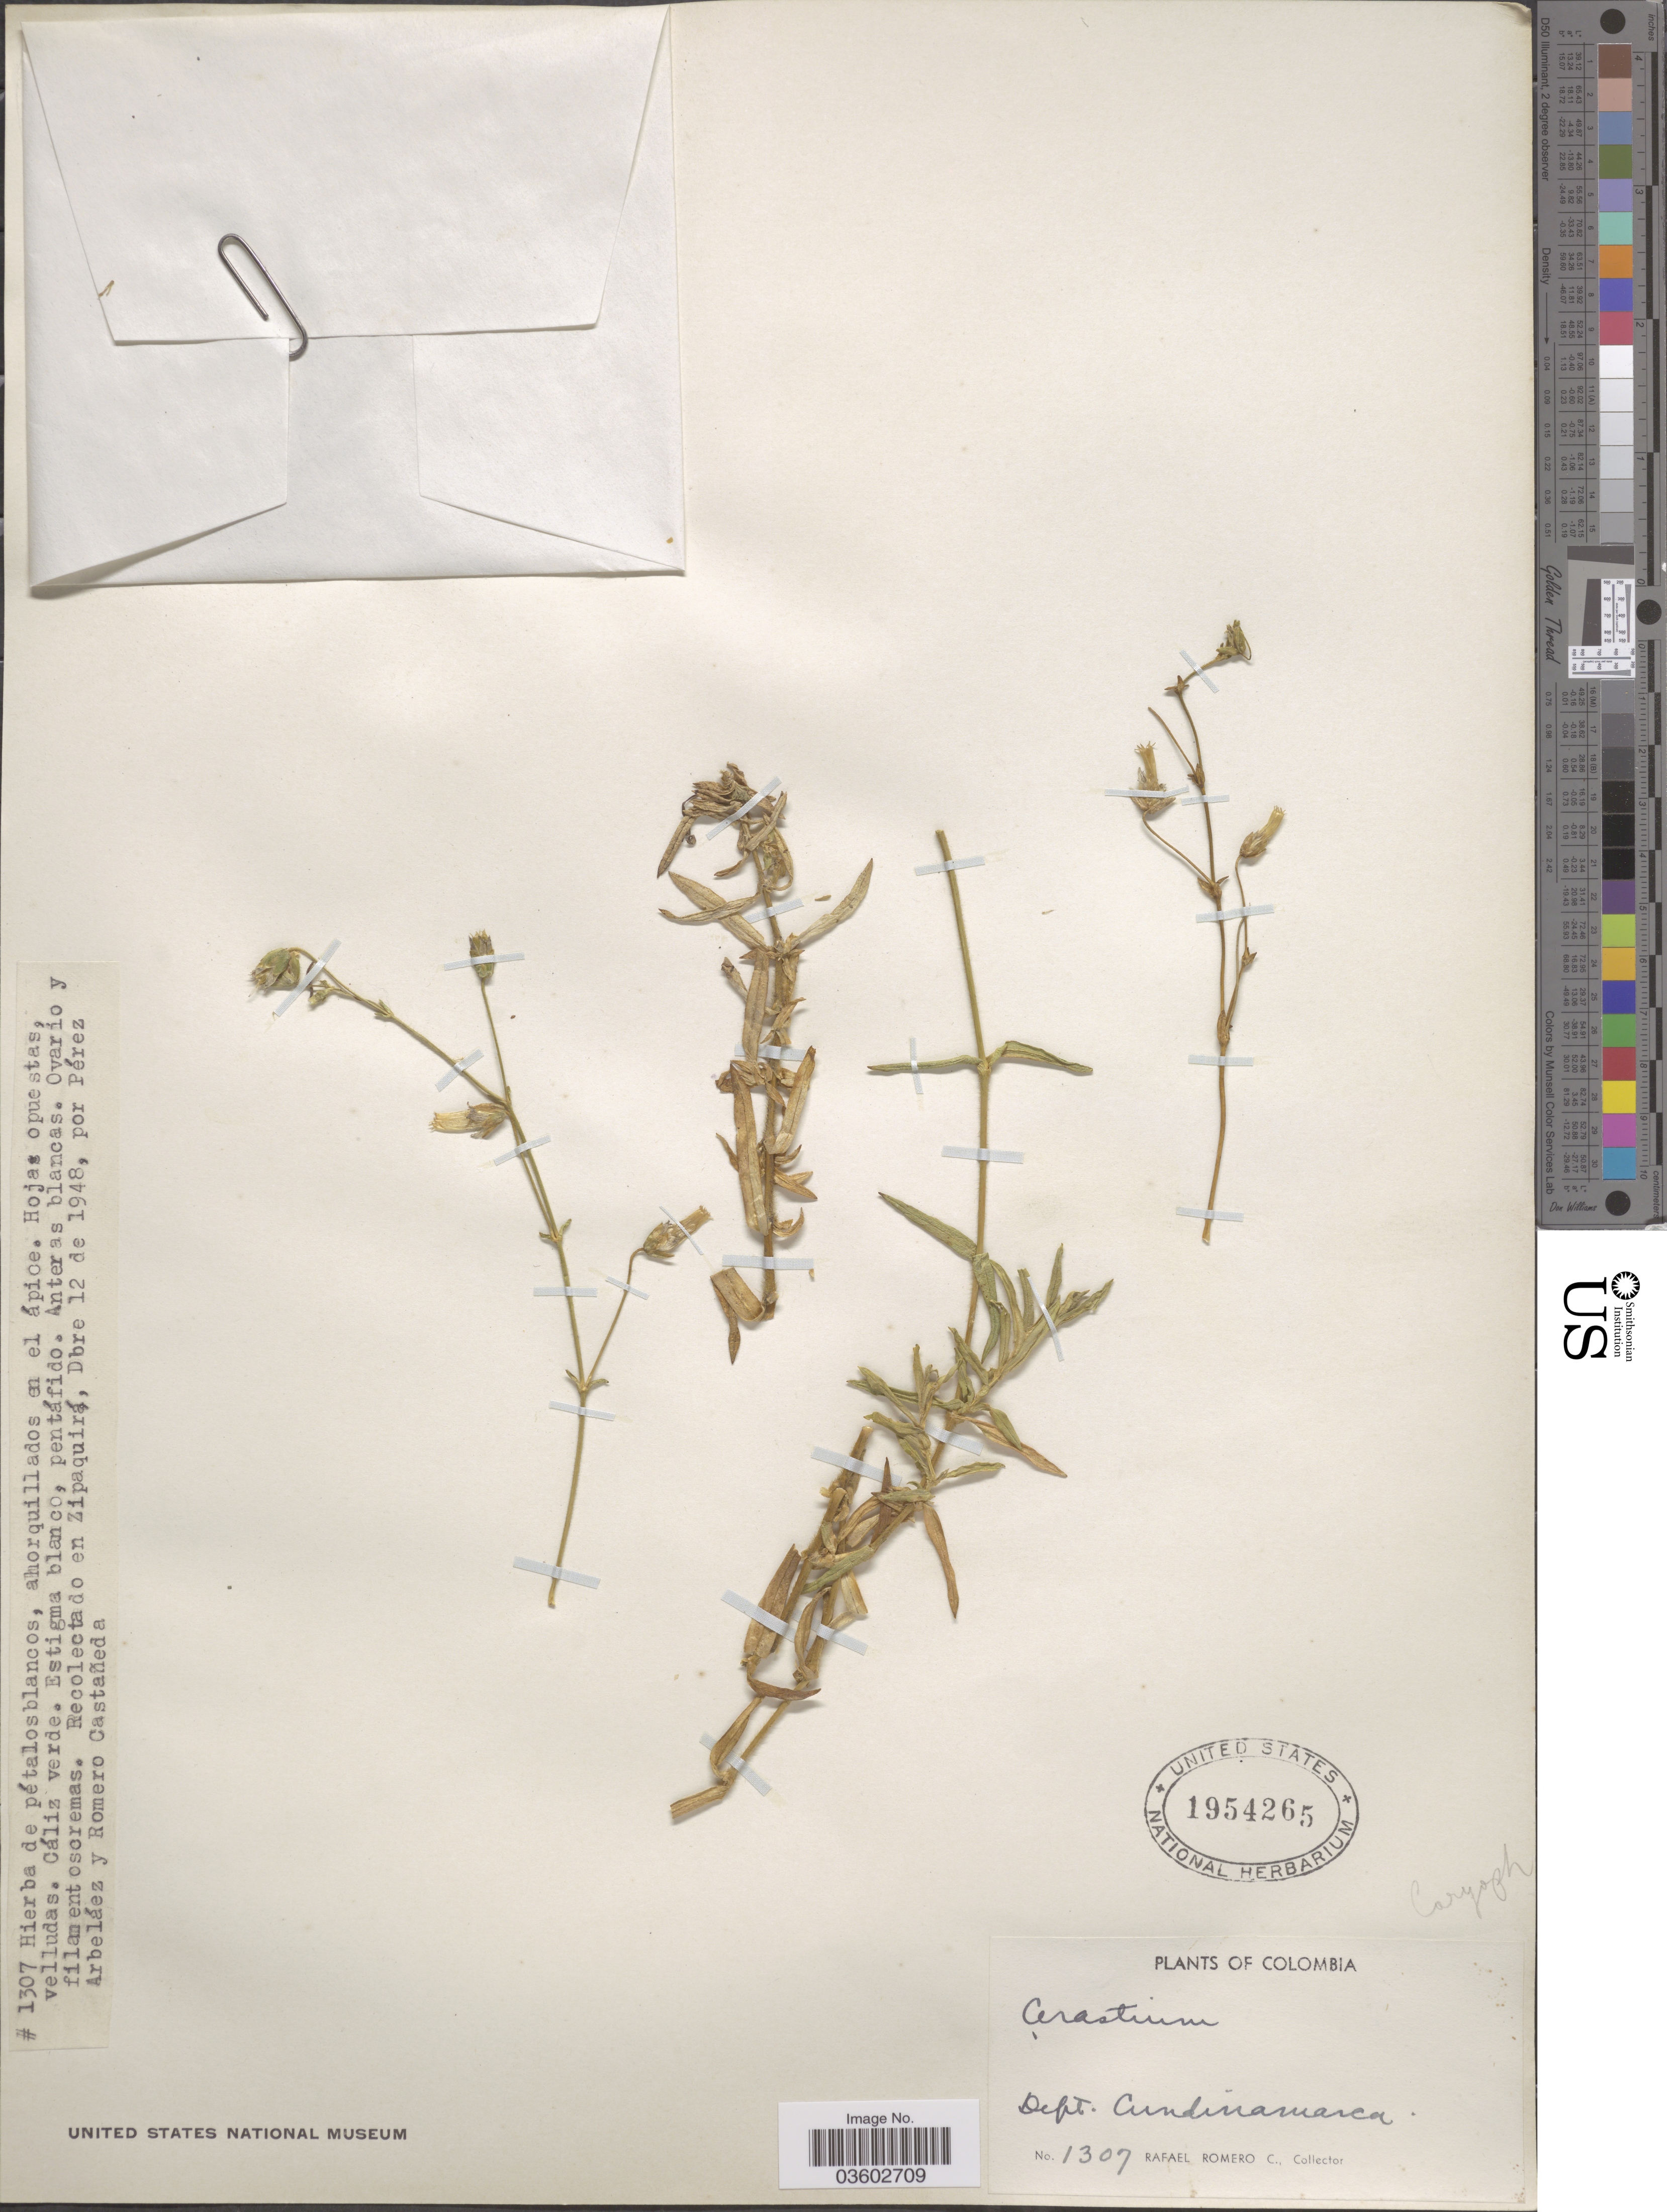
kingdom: Plantae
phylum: Tracheophyta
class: Magnoliopsida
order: Caryophyllales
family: Caryophyllaceae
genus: Cerastium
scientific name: Cerastium sp.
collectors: R. Romero Castañeda & Pérez Arbeláez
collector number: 1307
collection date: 1948-12-12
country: Colombia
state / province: Cundinamarca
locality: Dept. Cundinamarca. Zipaquirá.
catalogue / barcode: US 1954265